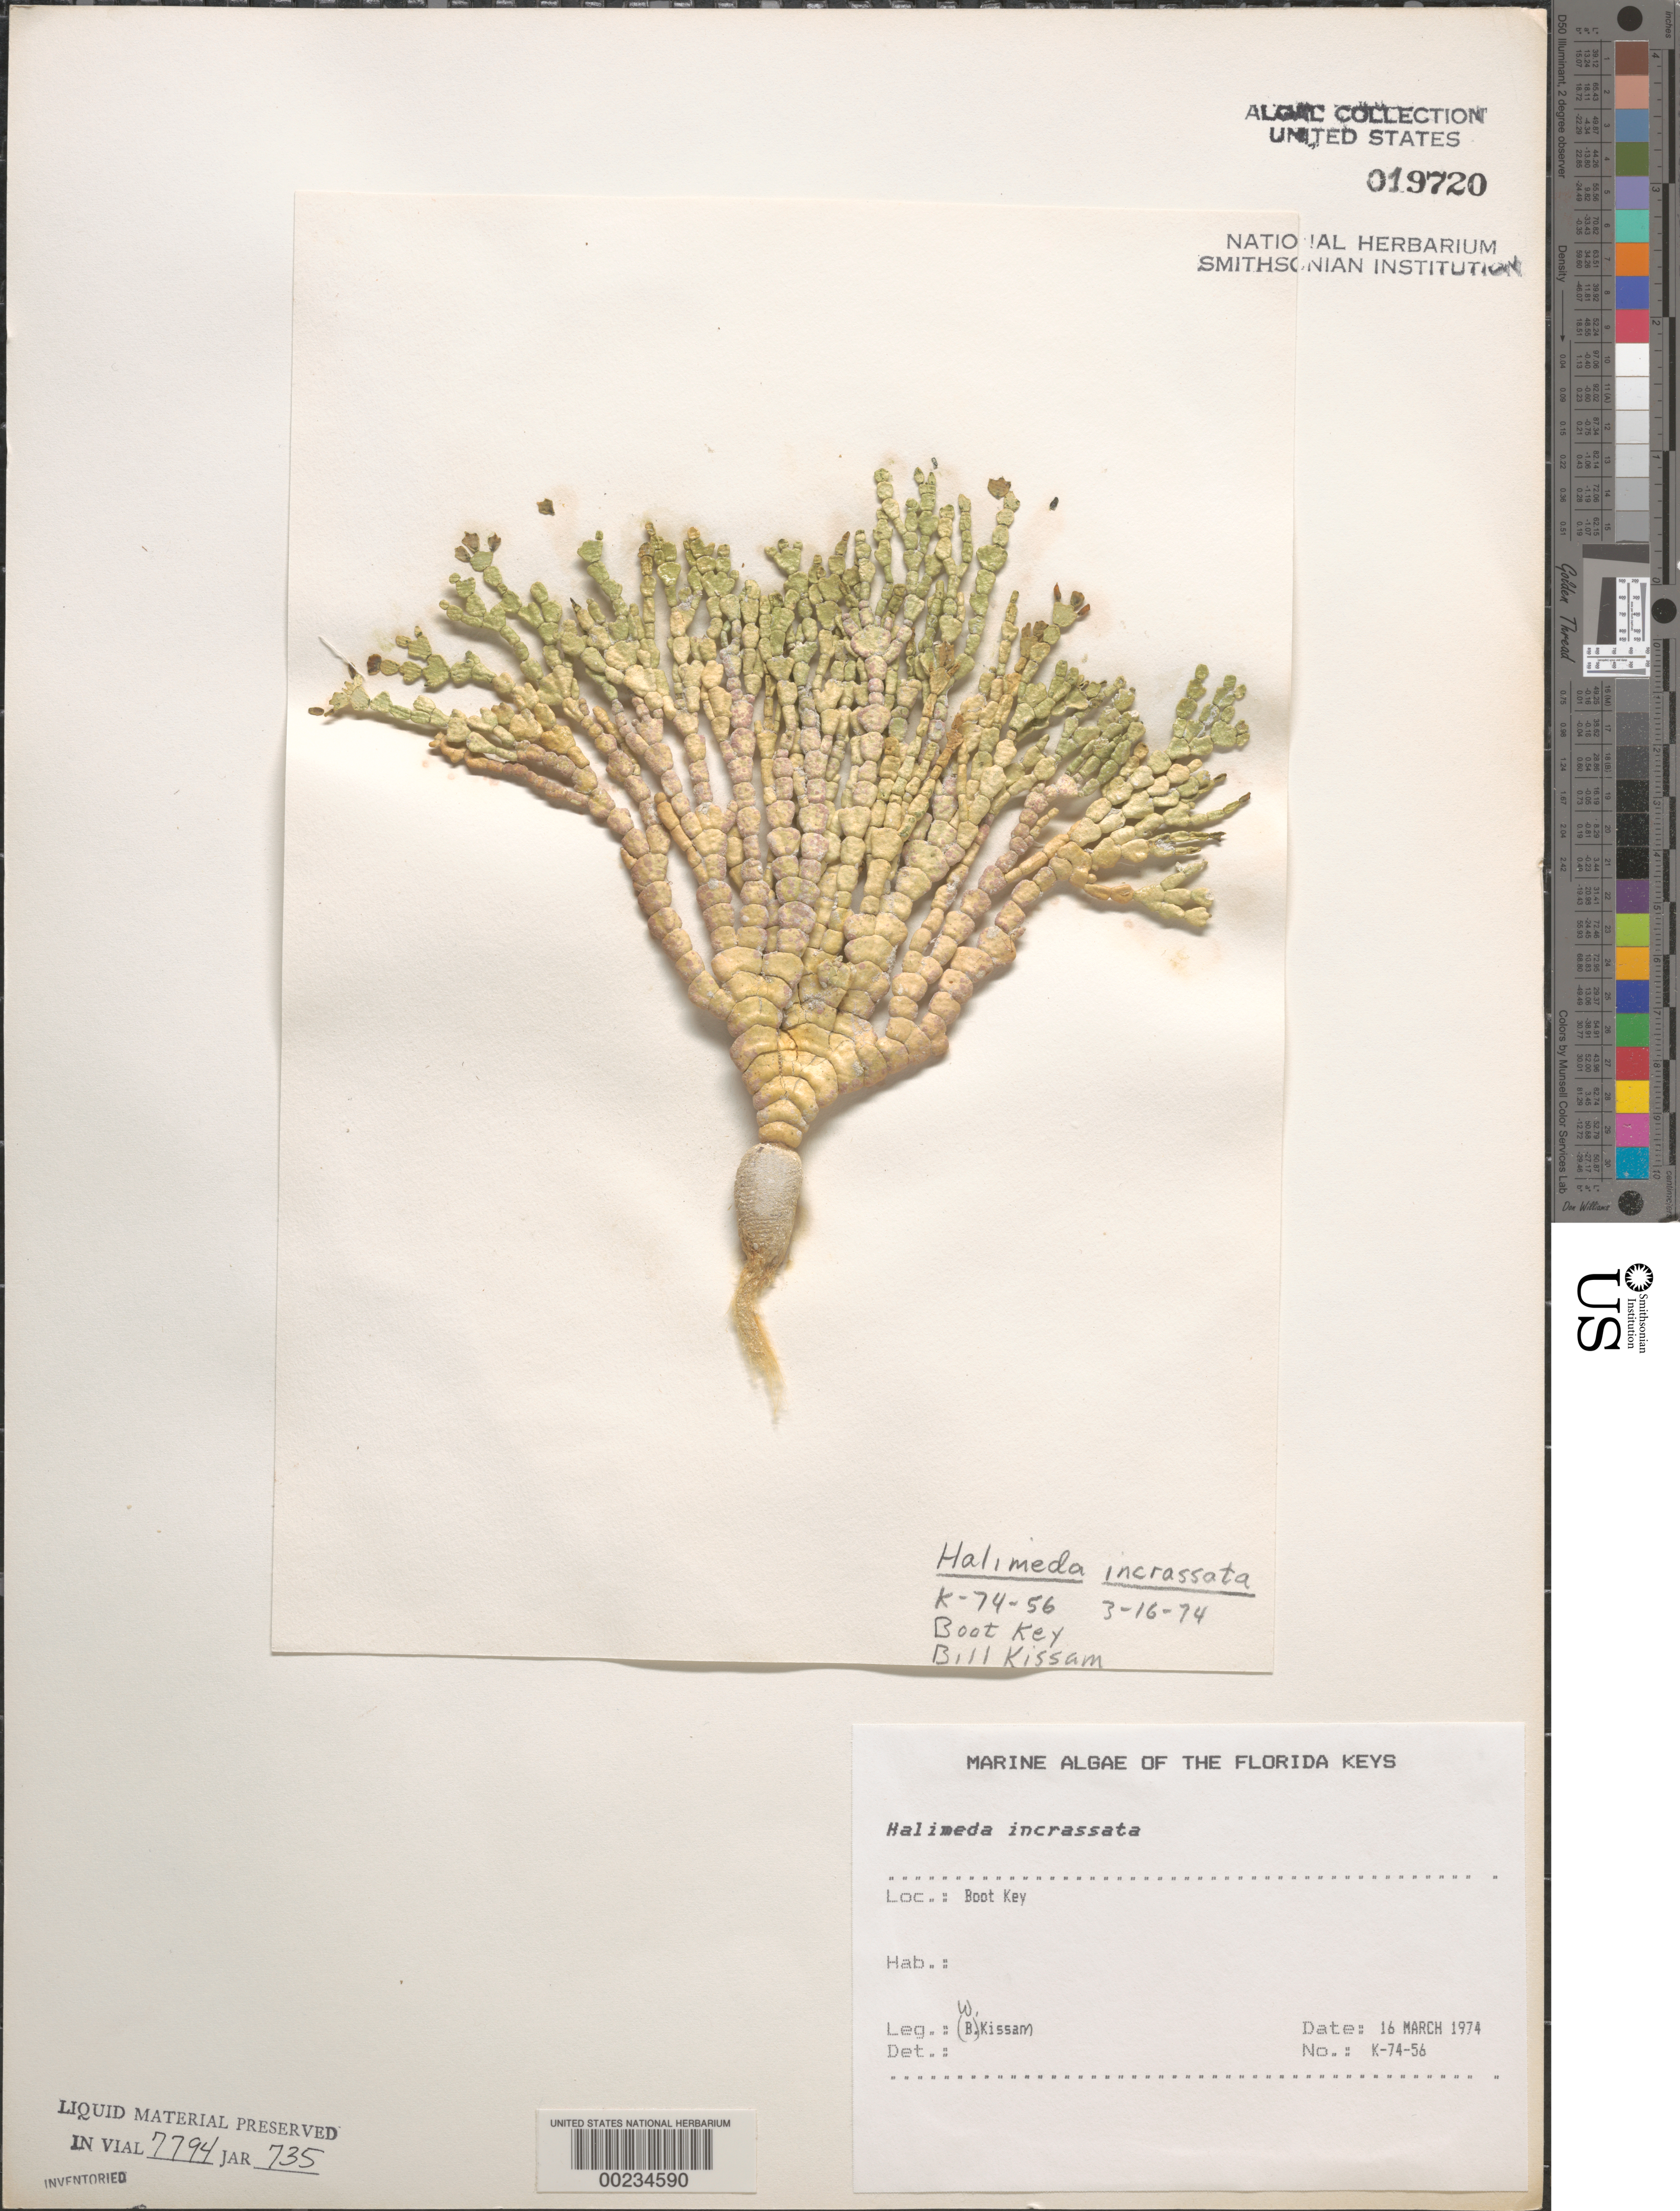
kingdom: Plantae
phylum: Chlorophyta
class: Ulvophyceae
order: Bryopsidales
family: Halimedaceae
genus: Halimeda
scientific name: Halimeda incrassata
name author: (J. Ellis) J.V.Lamouroux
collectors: W. Kissam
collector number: K-74-56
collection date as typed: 16 Mar 1974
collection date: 1974-03-16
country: United States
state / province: Florida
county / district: Monroe County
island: Boot Key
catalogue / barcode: US 19720